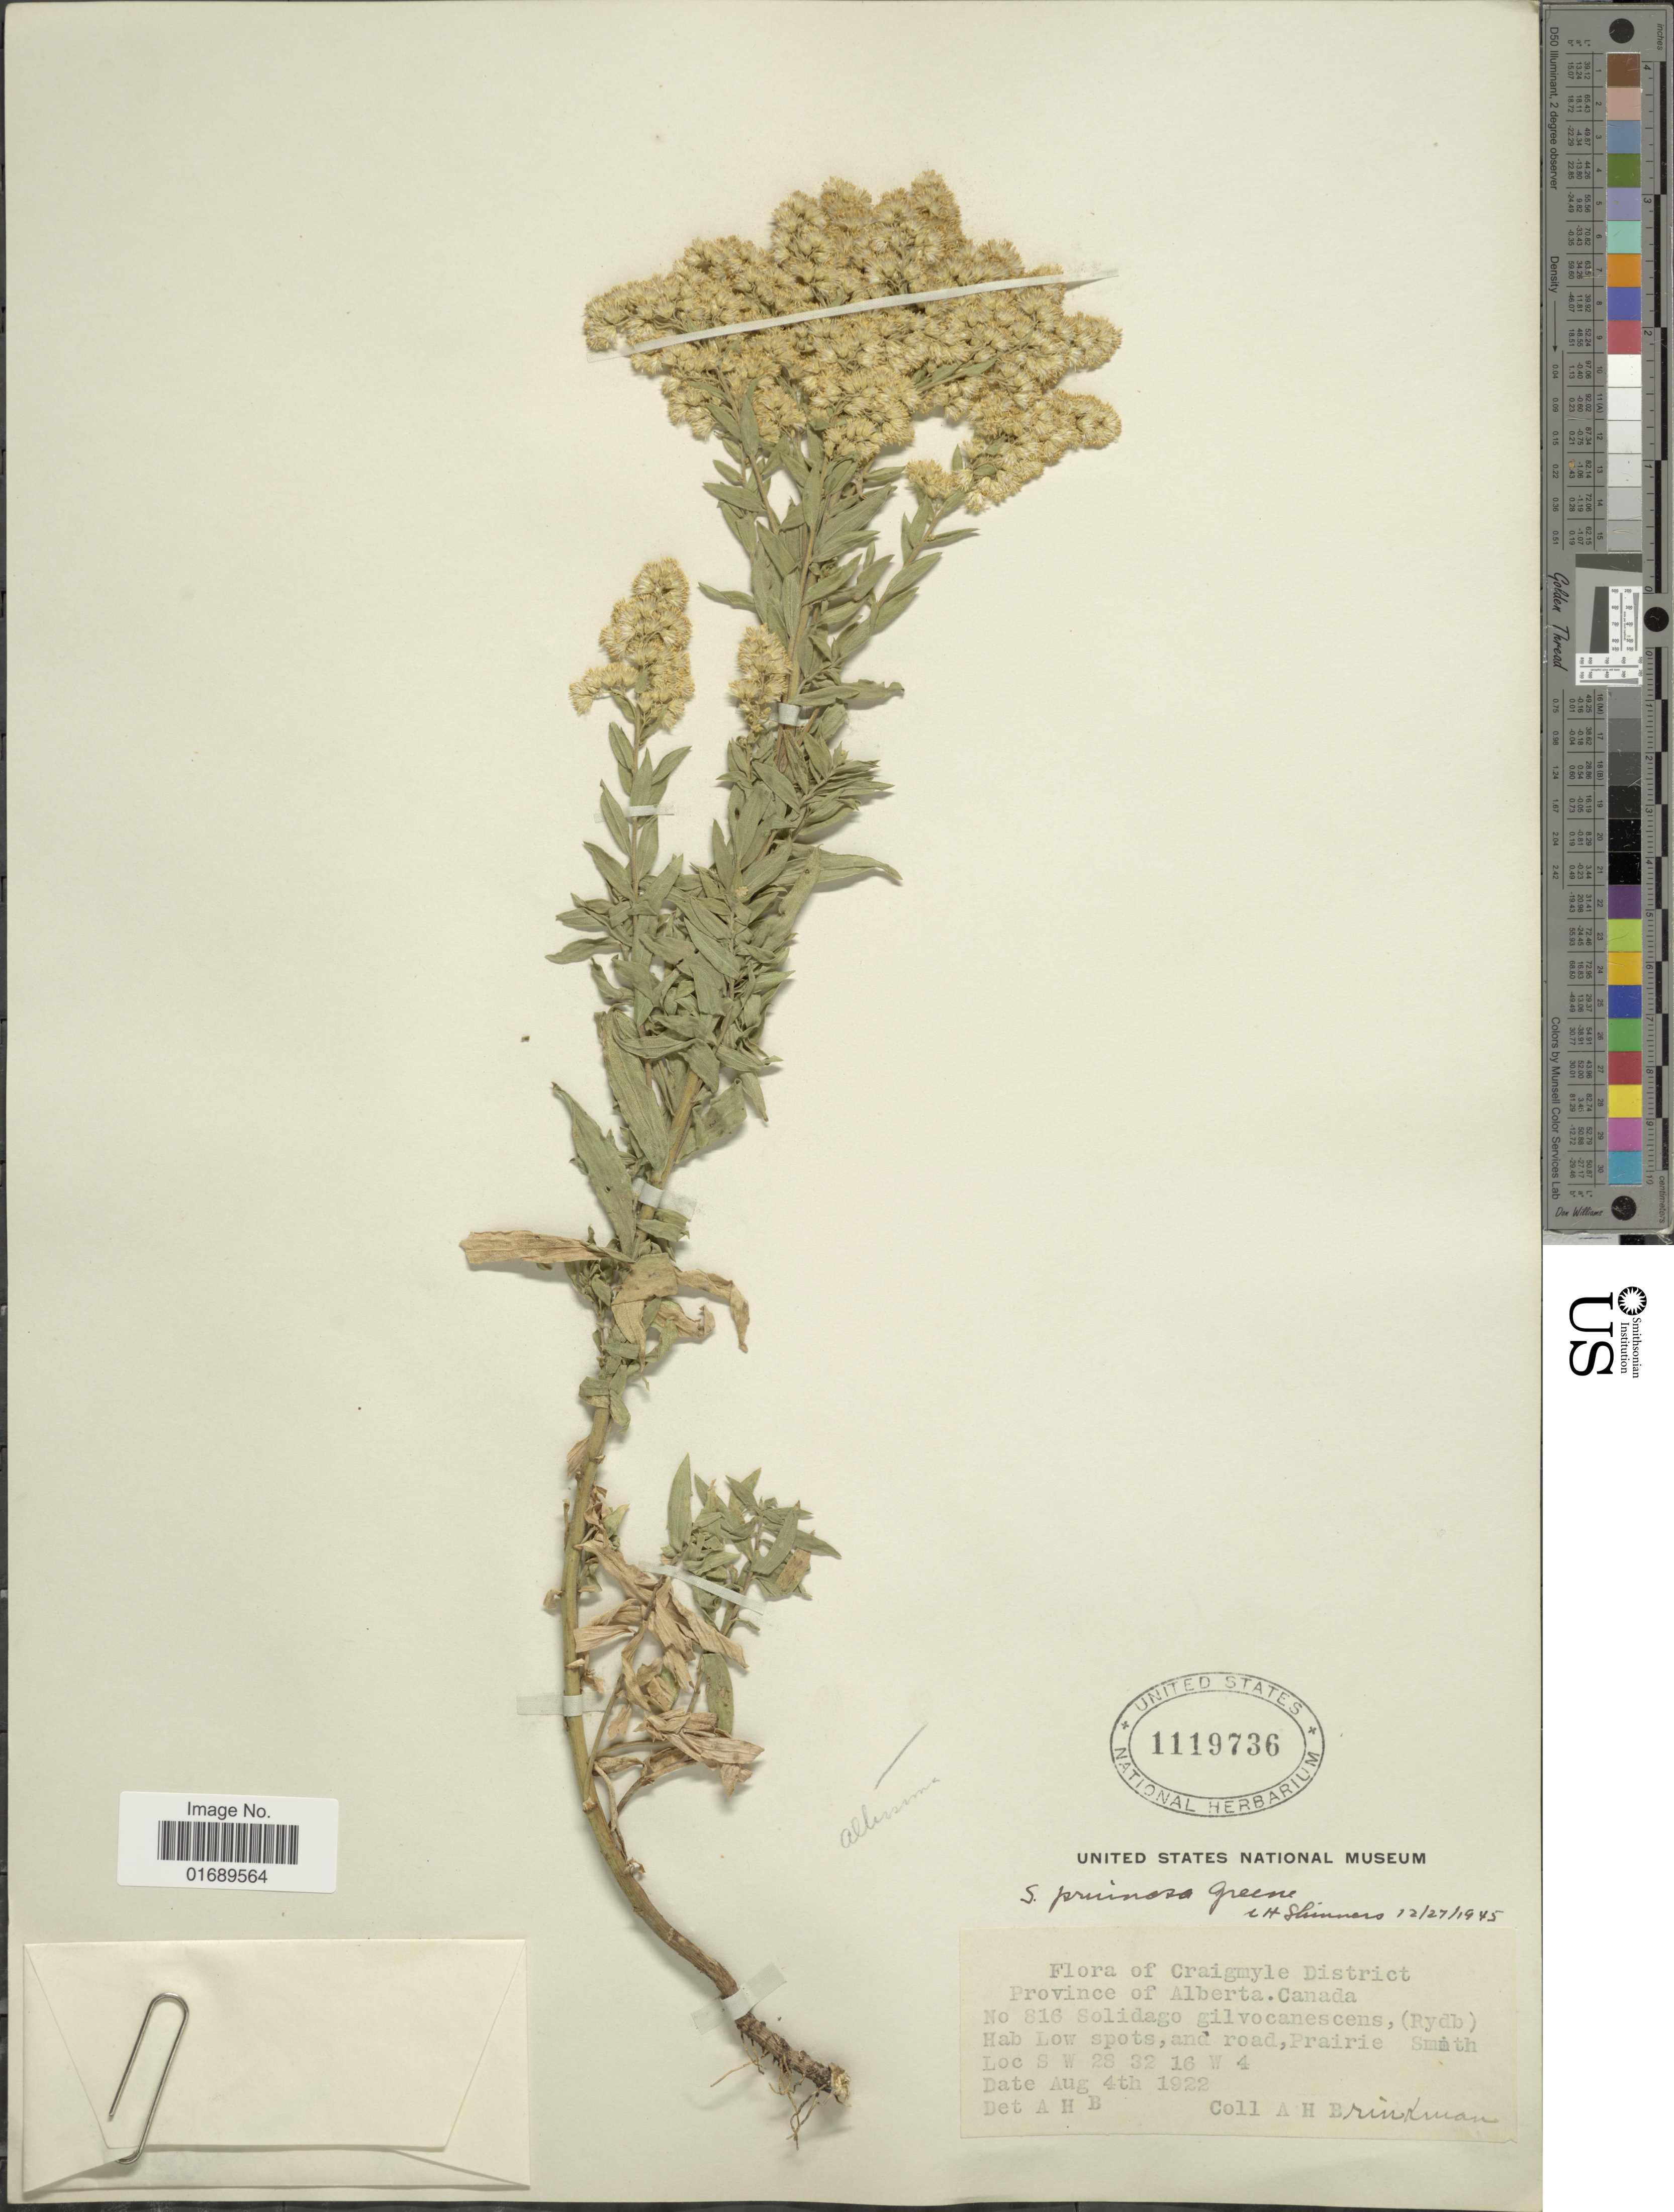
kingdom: Plantae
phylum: Tracheophyta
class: Magnoliopsida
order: Asterales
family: Asteraceae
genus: Solidago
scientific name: Solidago pruinosa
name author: Greene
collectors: A. Brinkman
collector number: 816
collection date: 1922-08-04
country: Canada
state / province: Alberta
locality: Craigmyle District, Low spots, and road, Prairie Smith S W 28 32 16 W 4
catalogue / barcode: US 1119736